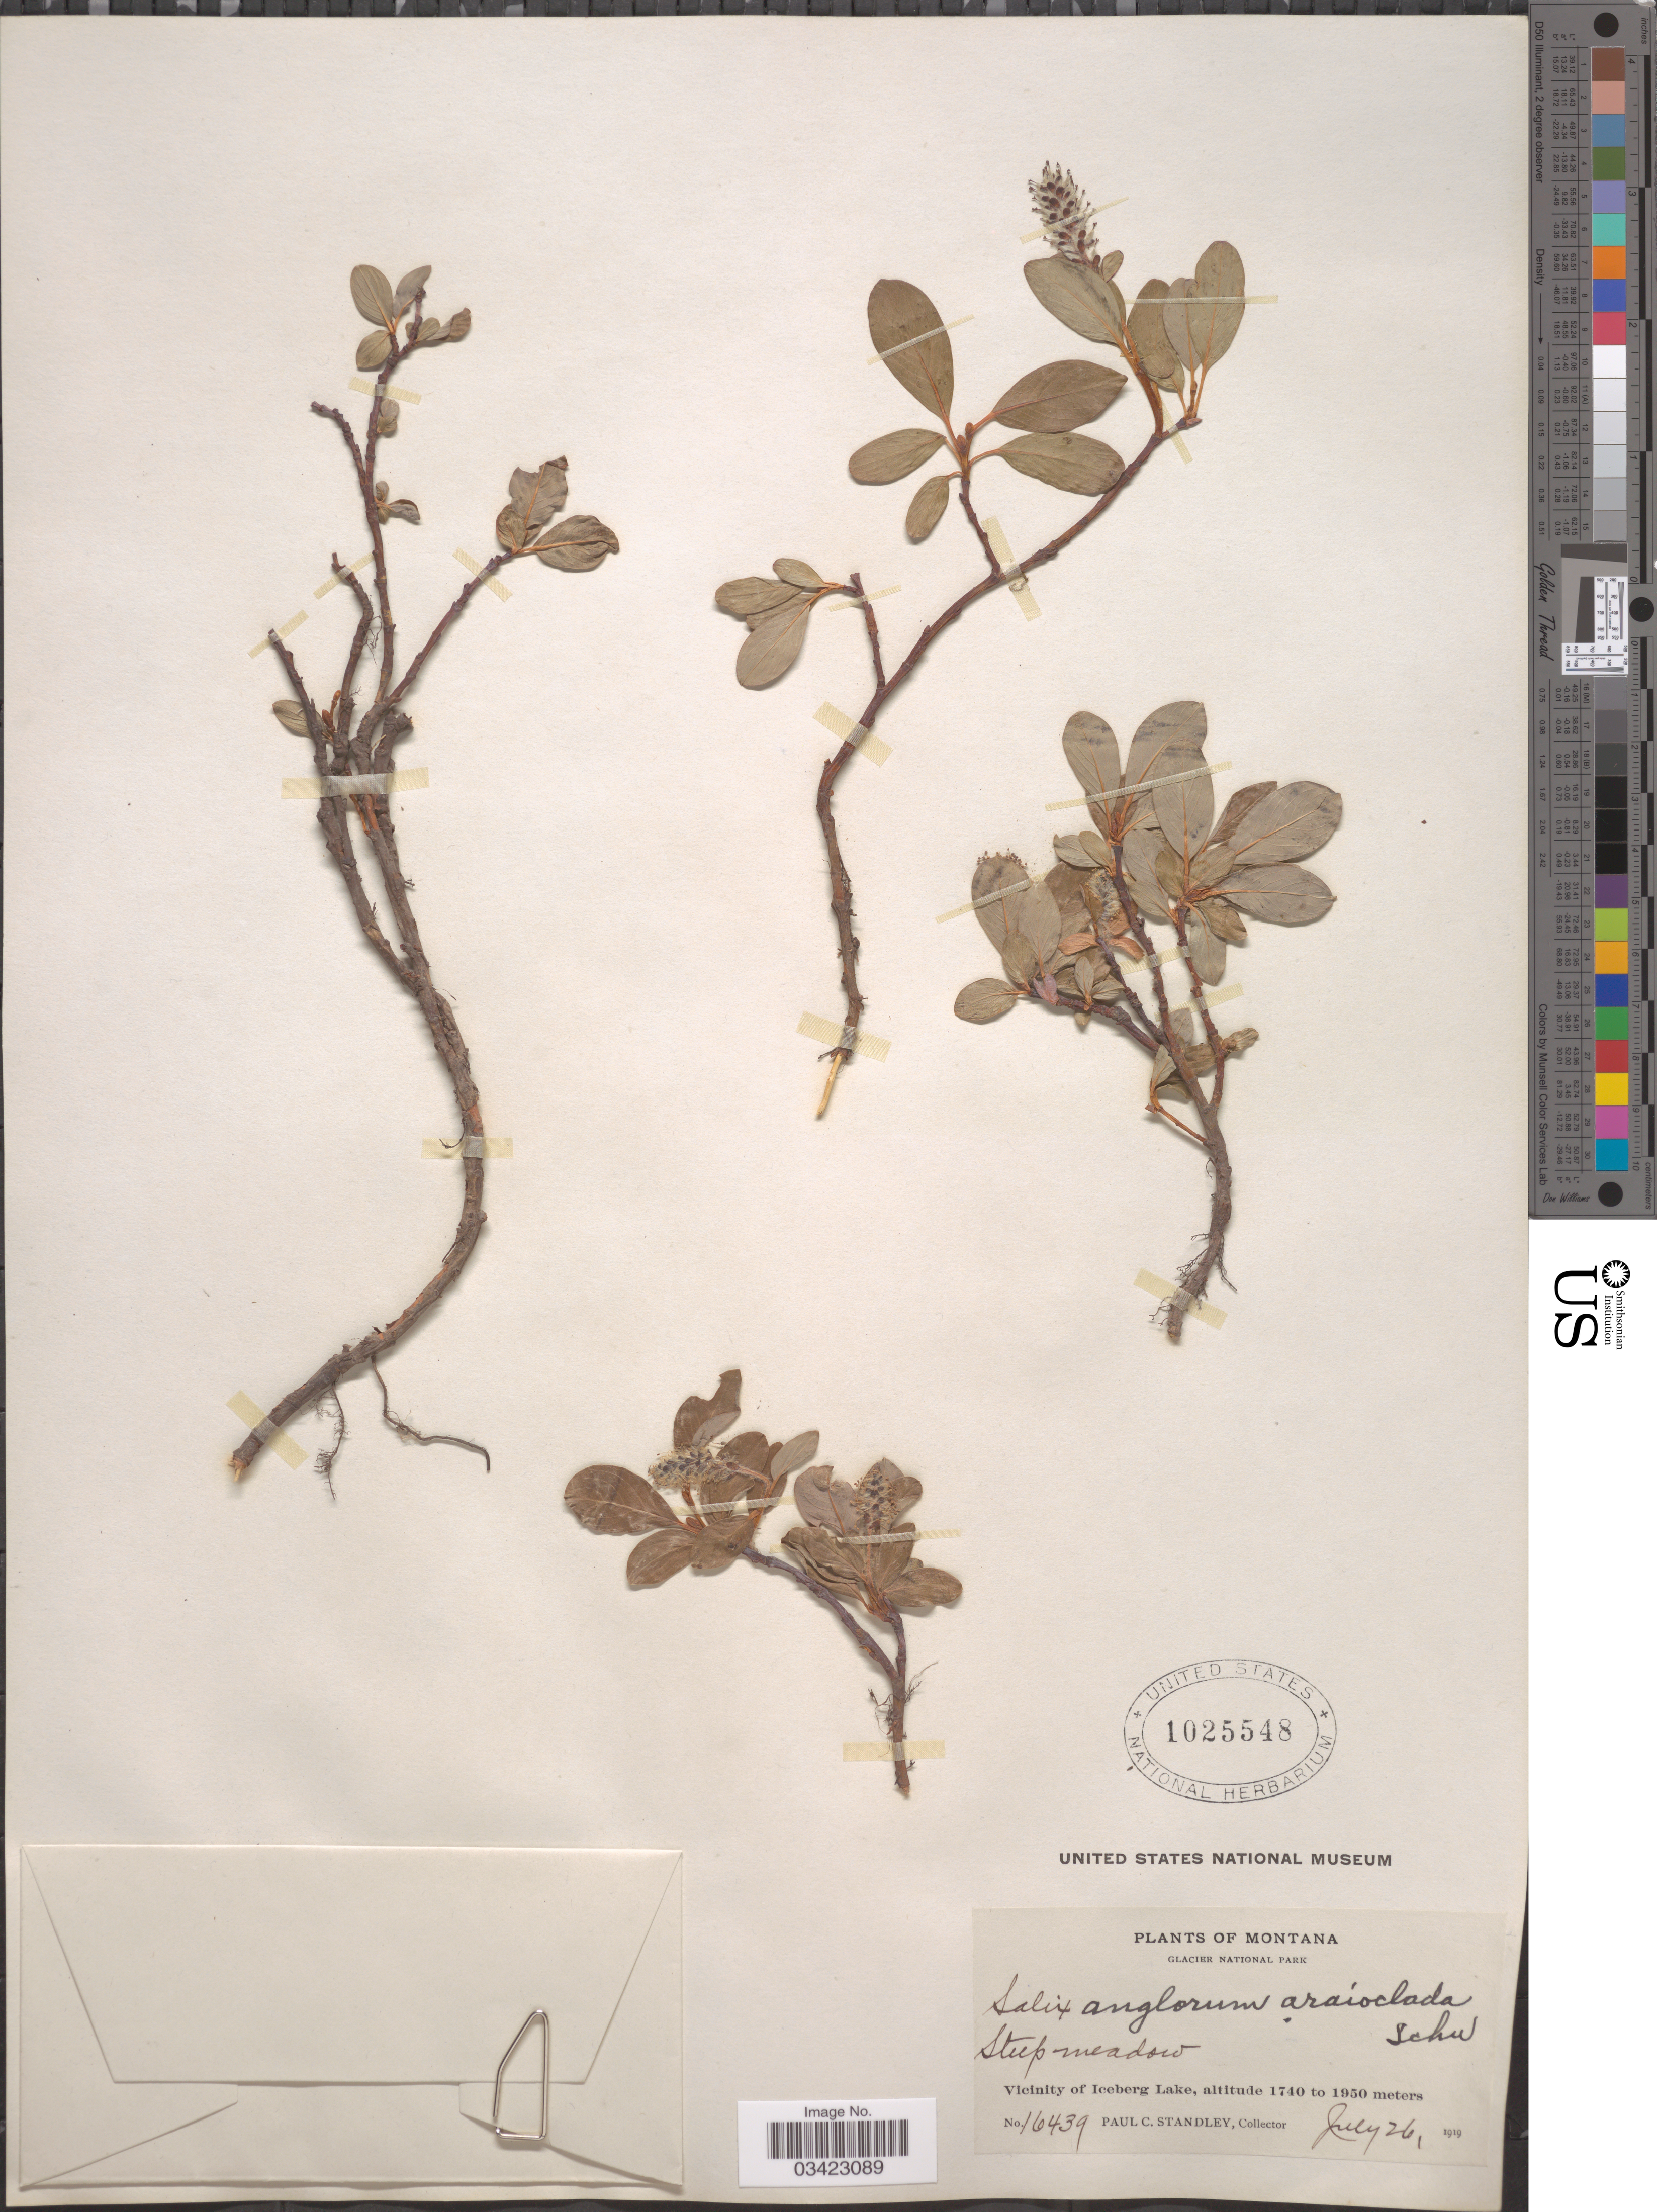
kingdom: Plantae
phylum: Tracheophyta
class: Magnoliopsida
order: Malpighiales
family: Salicaceae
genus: Salix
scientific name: Salix anglorum var. araioclada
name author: C.K. Schneid.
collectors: P. C. Standley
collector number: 16439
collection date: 1919-07-26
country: United States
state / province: Montana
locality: Glacier National Park. Vicinity of Iceberg Lake.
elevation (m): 1740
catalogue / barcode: US 1025548